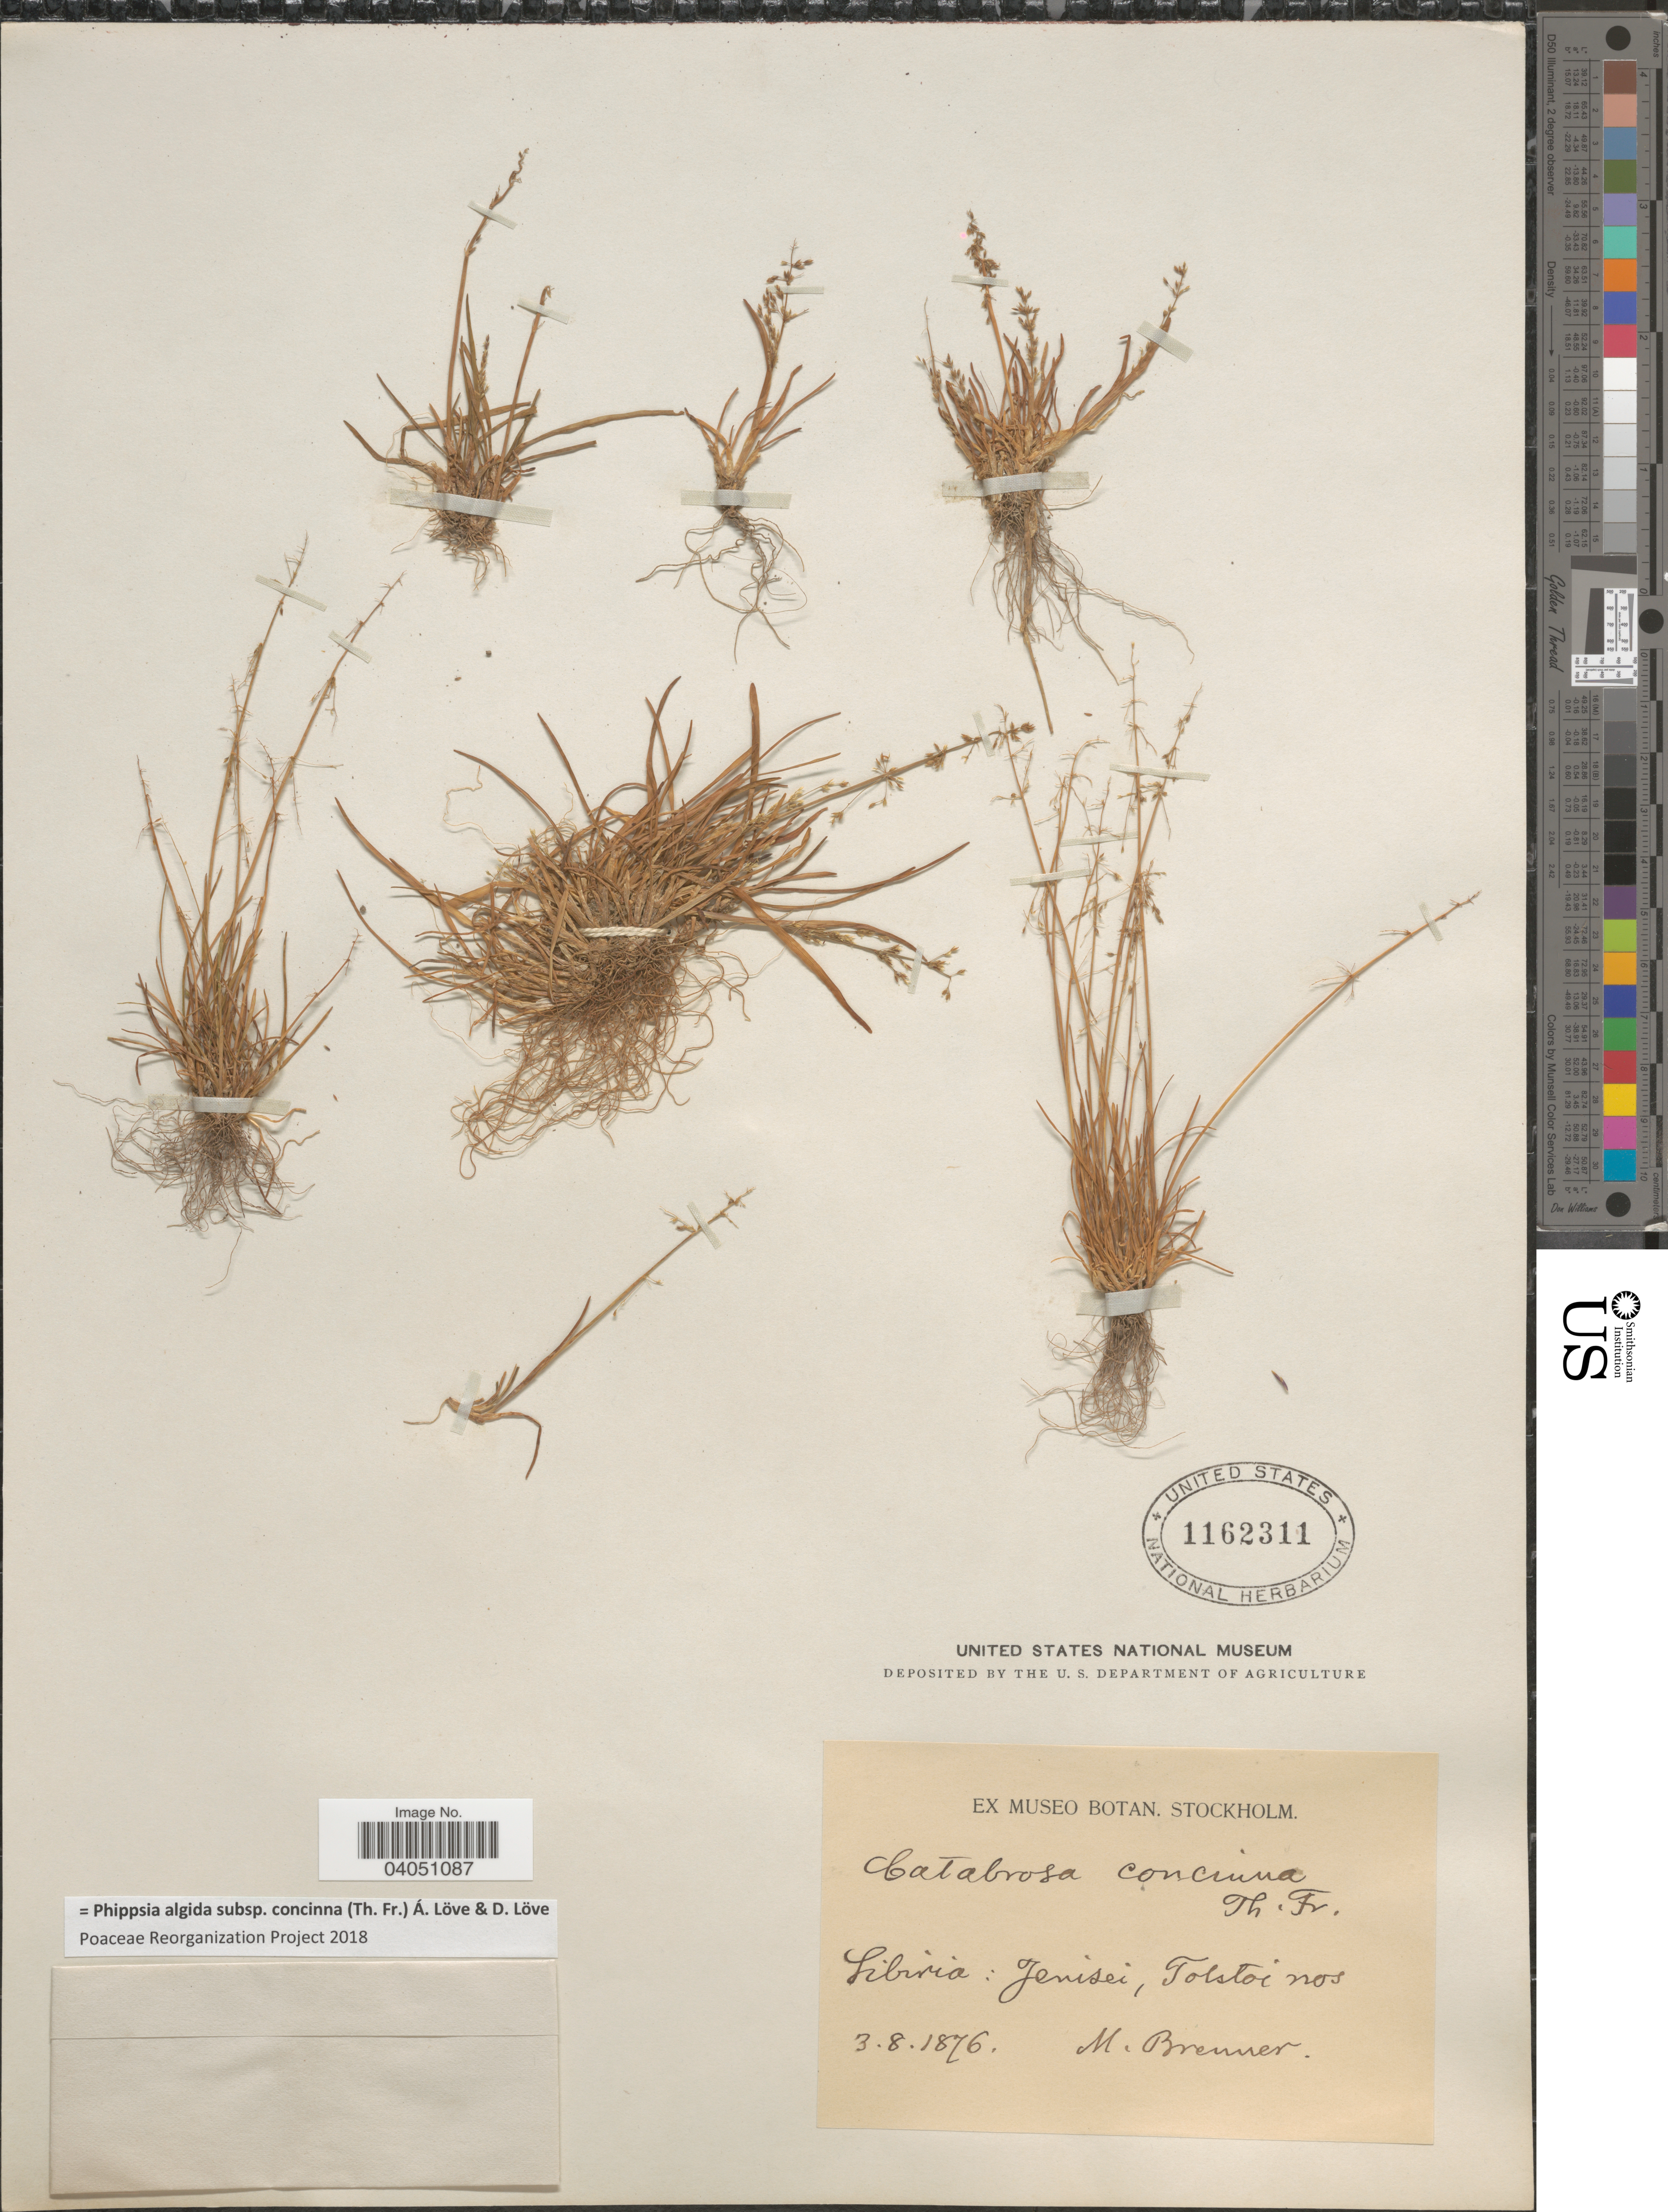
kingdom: Plantae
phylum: Tracheophyta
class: Liliopsida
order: Poales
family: Poaceae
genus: Phippsia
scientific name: Phippsia algida subsp. concinna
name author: (Th. Fr.) Á. Löve & D. Löve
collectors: M. Brenner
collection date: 1976-08-03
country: Russian Federation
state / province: Krasnoyarsk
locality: Sibiria: Jenisei, Tolstoi nos.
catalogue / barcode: US 1162311